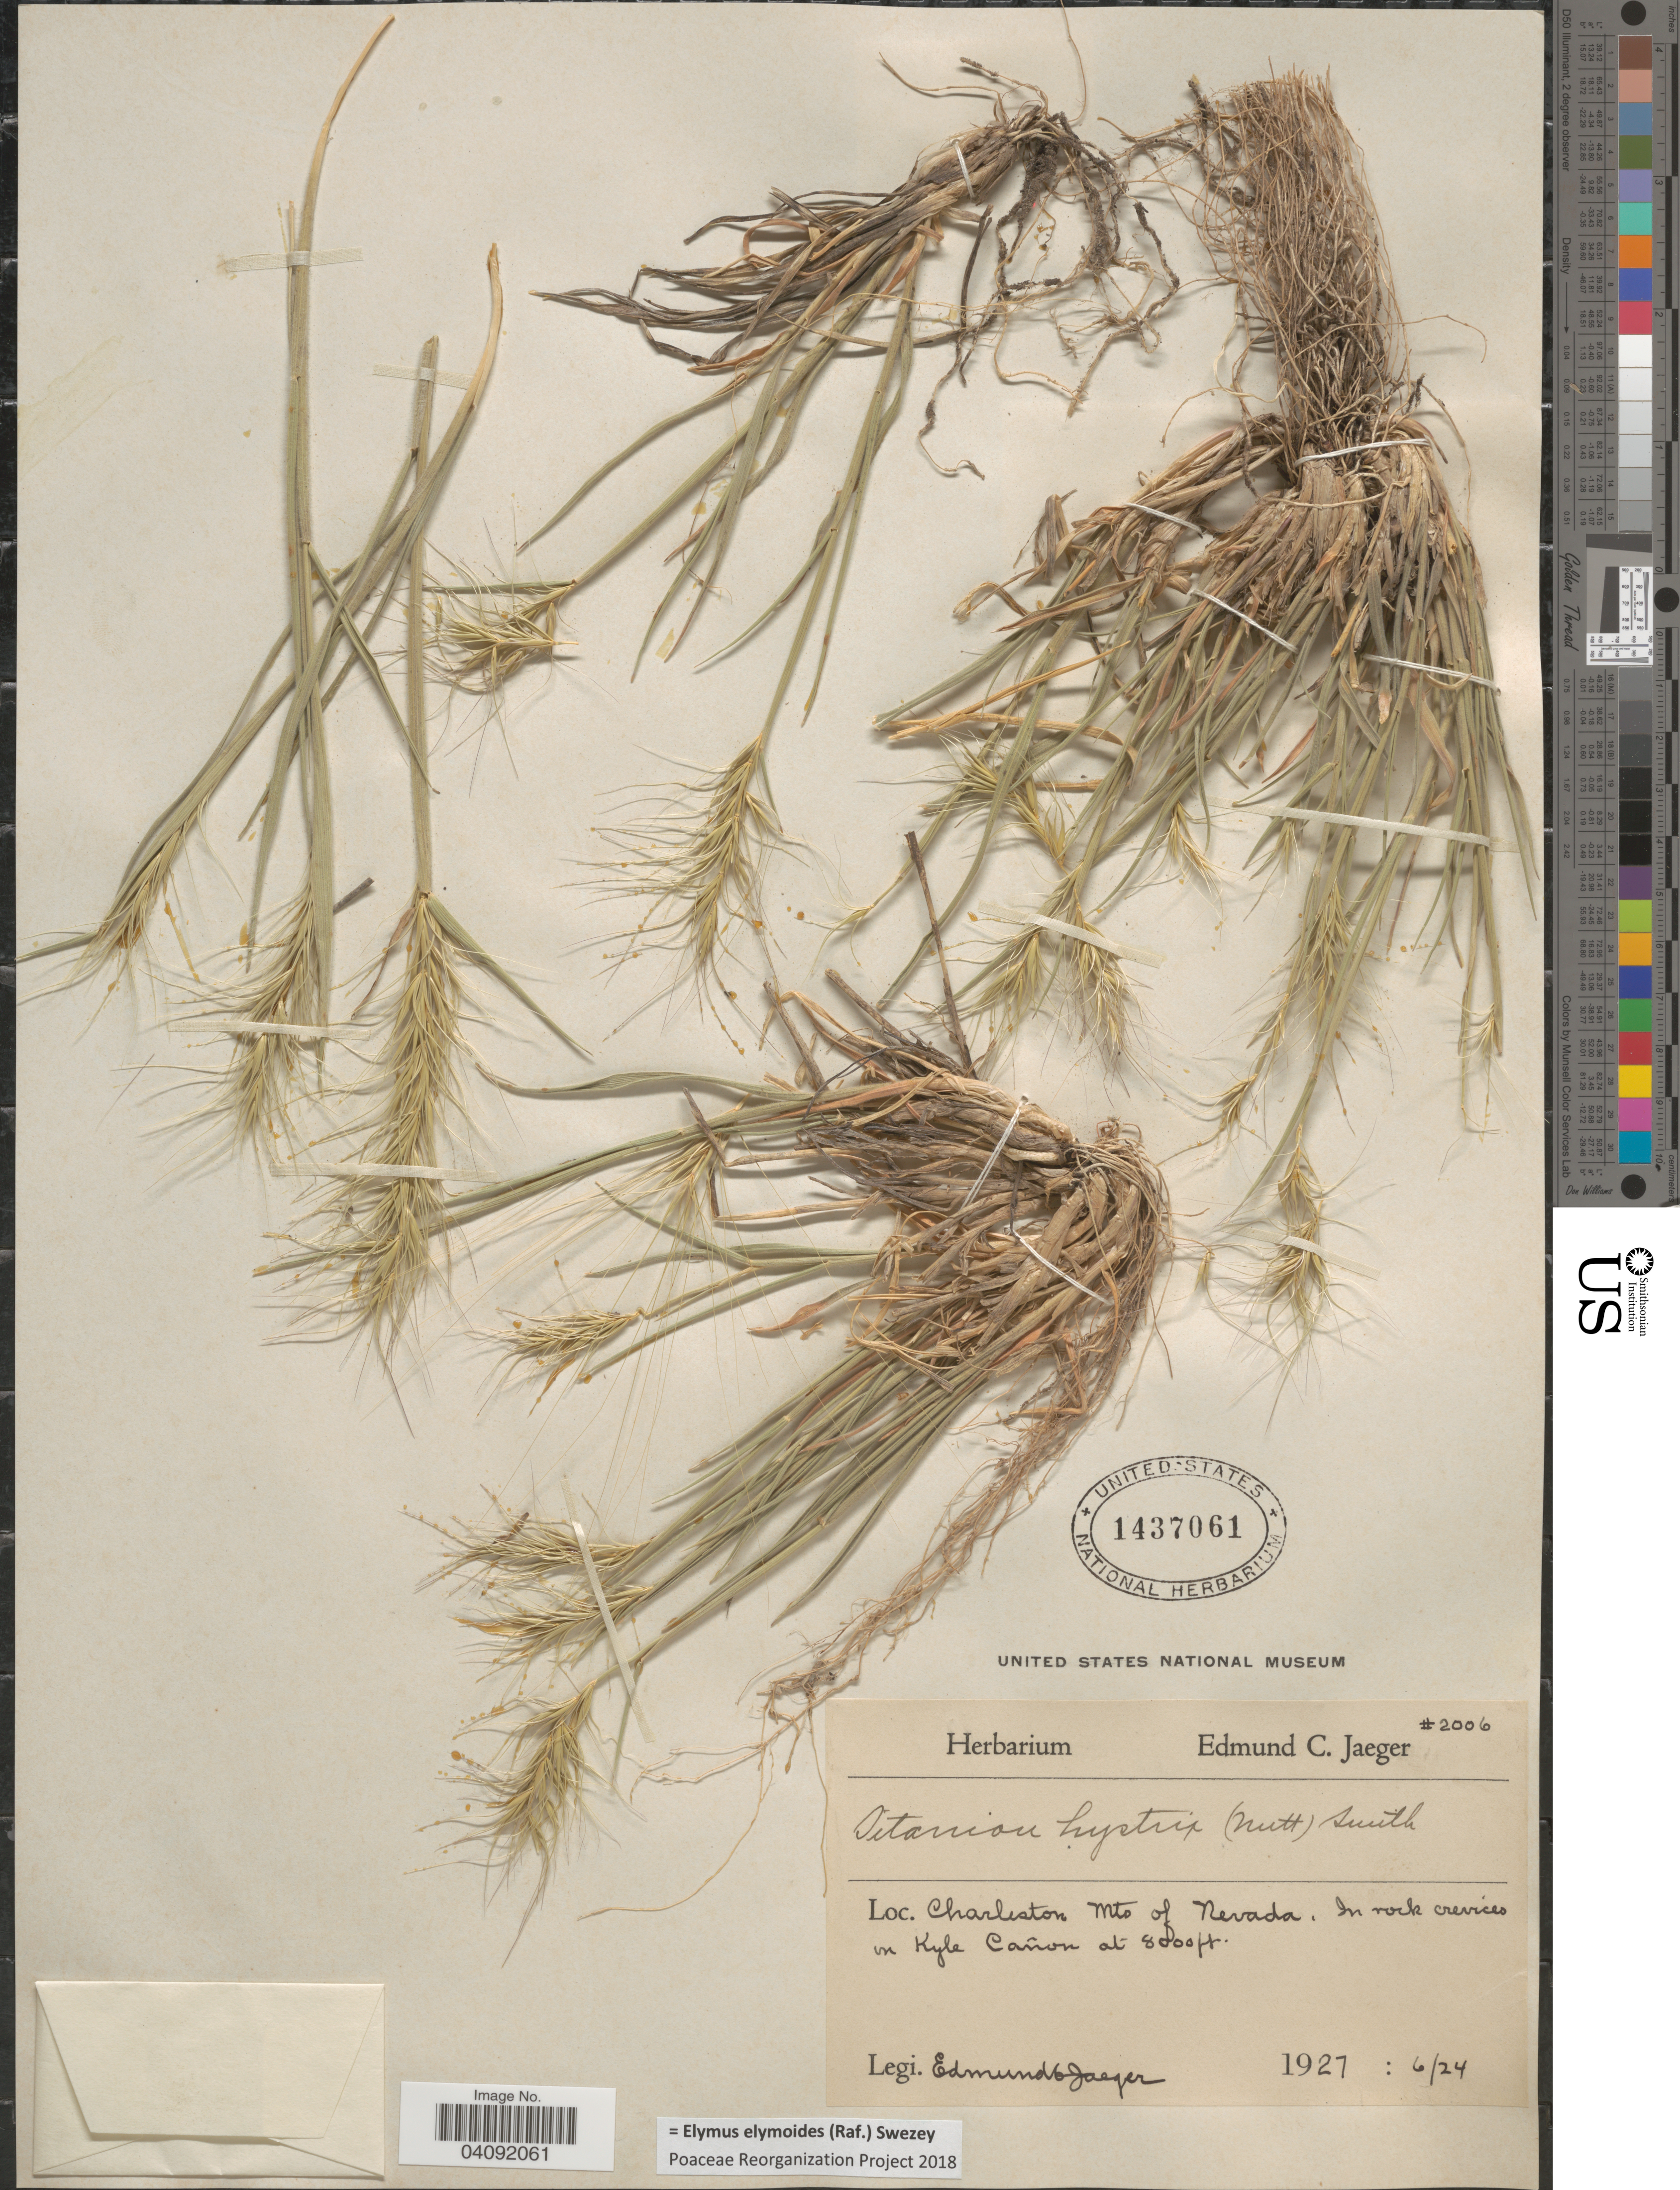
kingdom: Plantae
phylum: Tracheophyta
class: Liliopsida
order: Poales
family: Poaceae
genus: Elymus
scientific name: Elymus elymoides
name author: (Raf.) Swezey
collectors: E. Jaeger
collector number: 2006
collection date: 1927-06-24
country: United States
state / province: Nevada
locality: Charleston Mts of Nevada. In rock crevices on Kyle Cañon.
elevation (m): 2438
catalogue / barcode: US 1437061